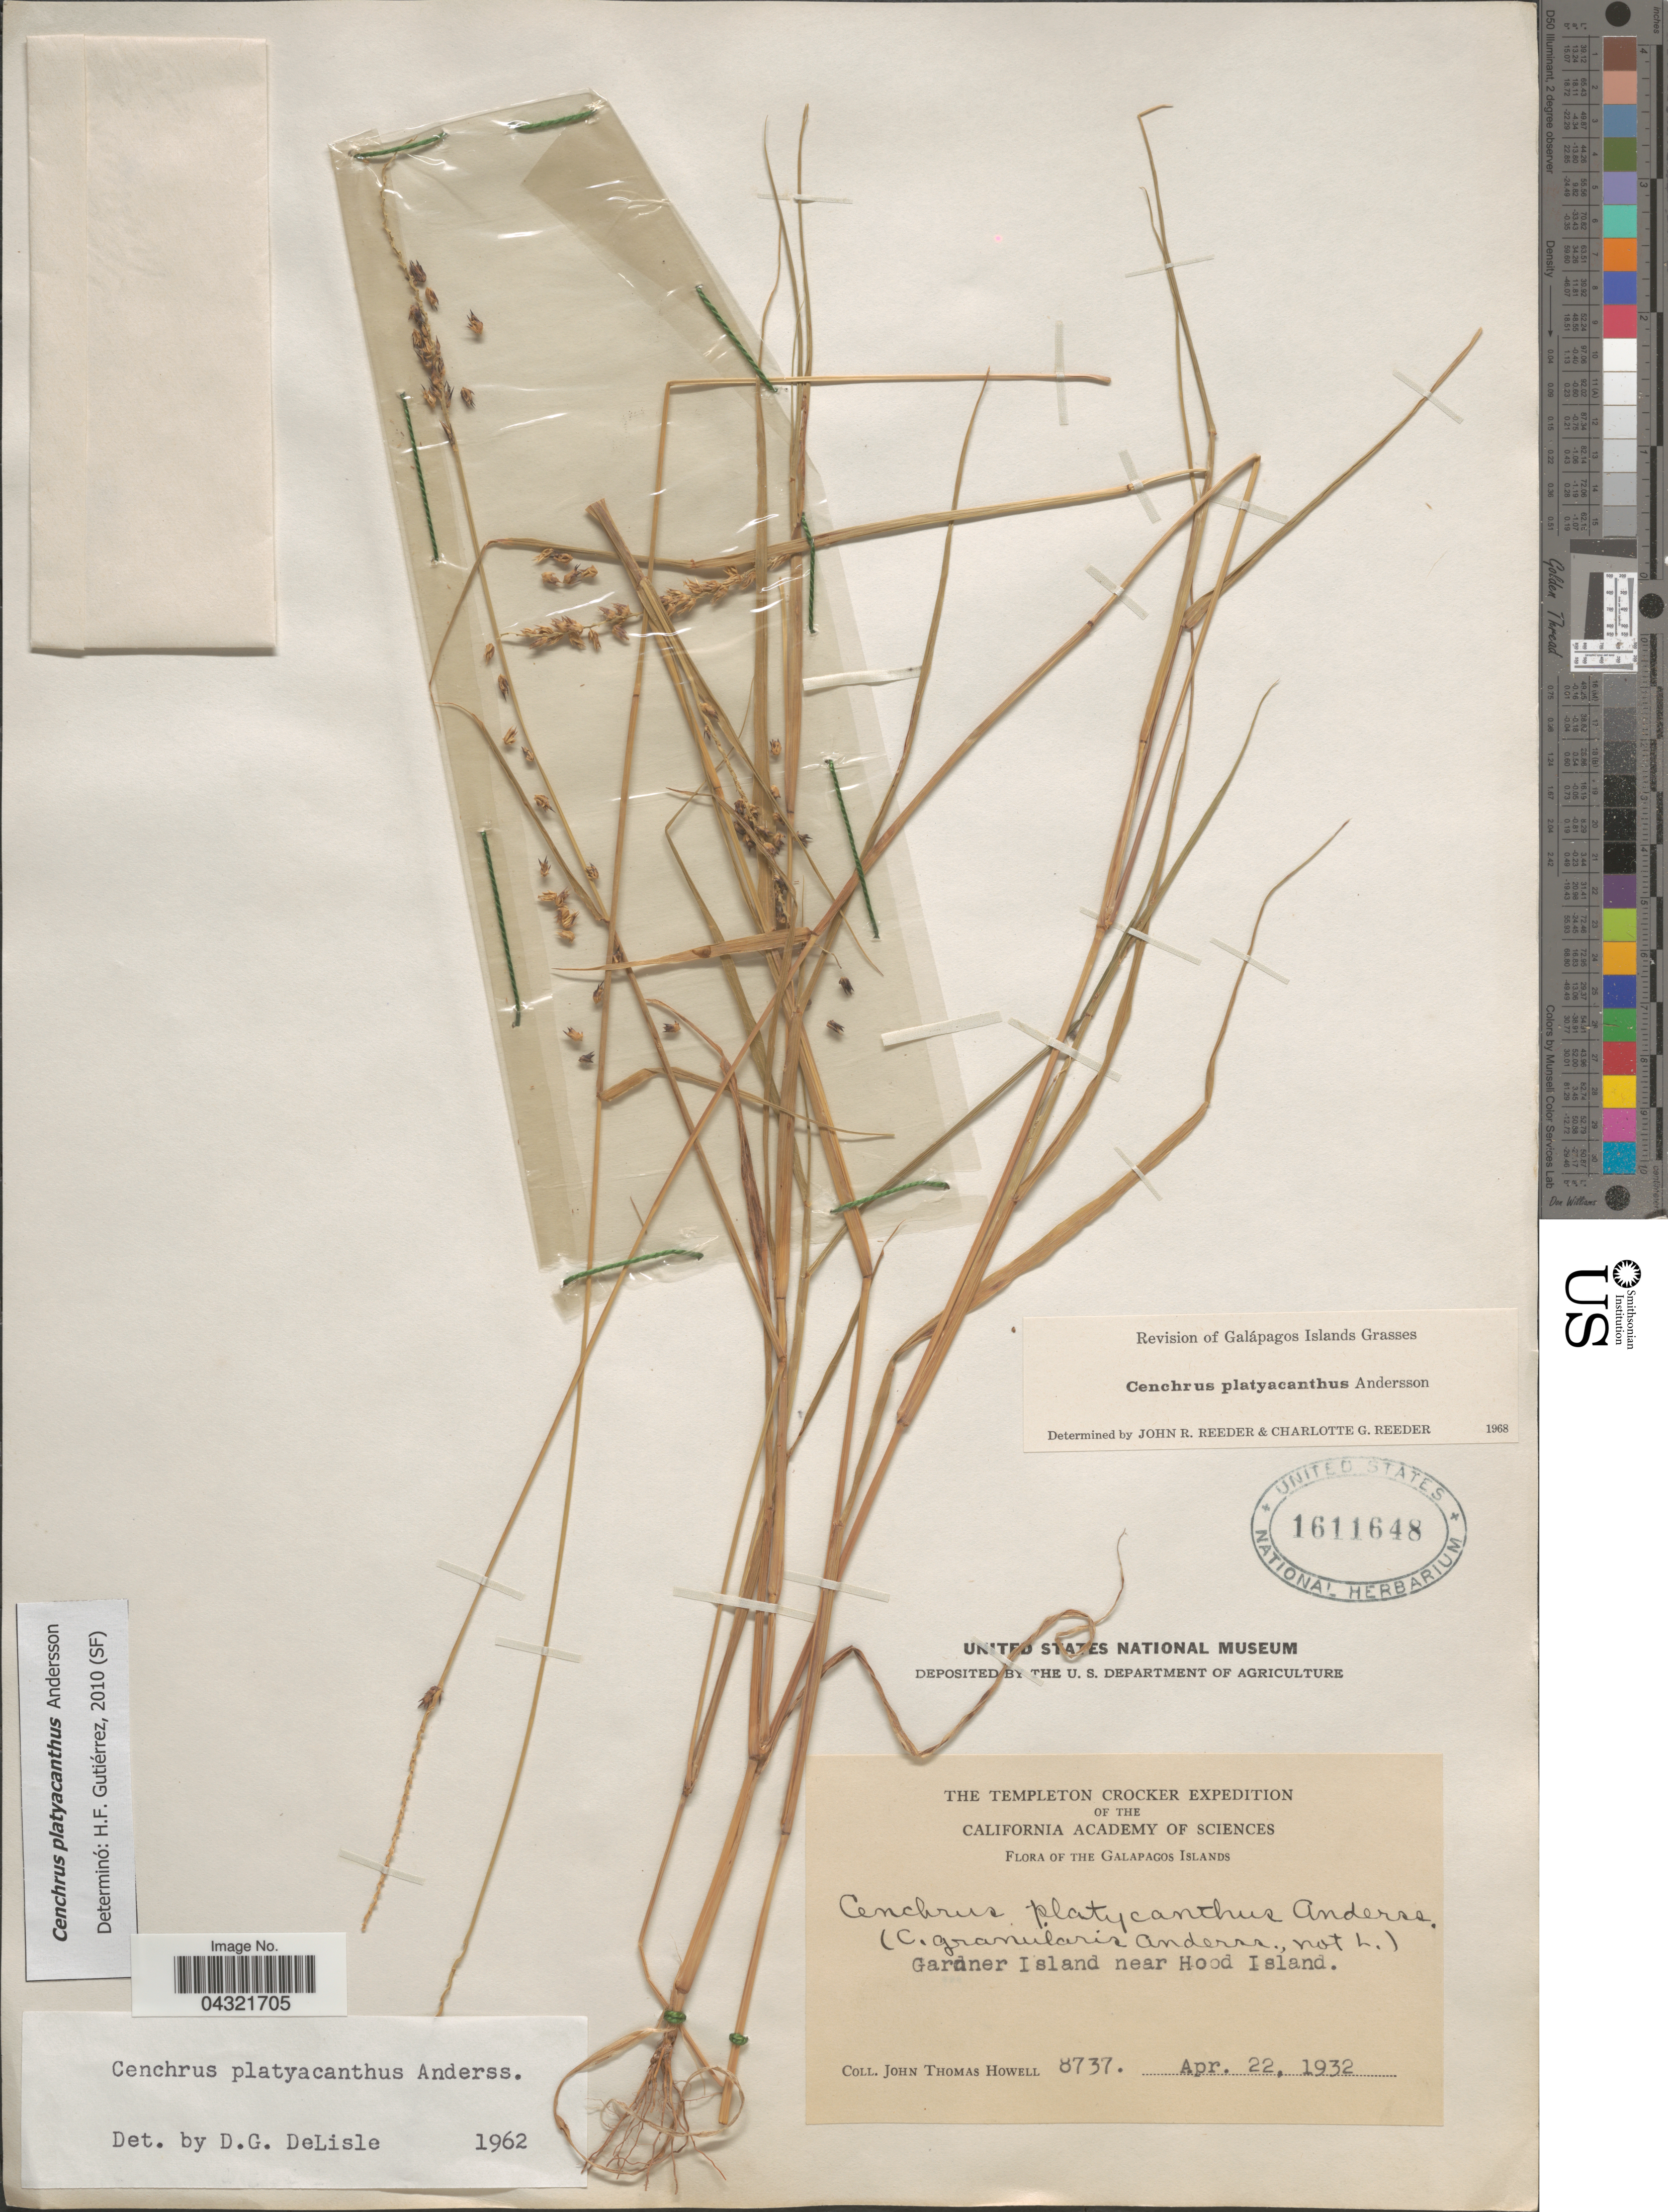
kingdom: Plantae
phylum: Tracheophyta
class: Liliopsida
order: Poales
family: Poaceae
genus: Cenchrus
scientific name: Cenchrus platyacanthus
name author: Andersson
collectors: J. T. Howell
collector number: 8737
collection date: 1932-04-22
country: Ecuador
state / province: Colón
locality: The Templeton Crocker Expedition. The Galapagos Islands. Gardner Island near Hood Island.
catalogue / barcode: US 1611648